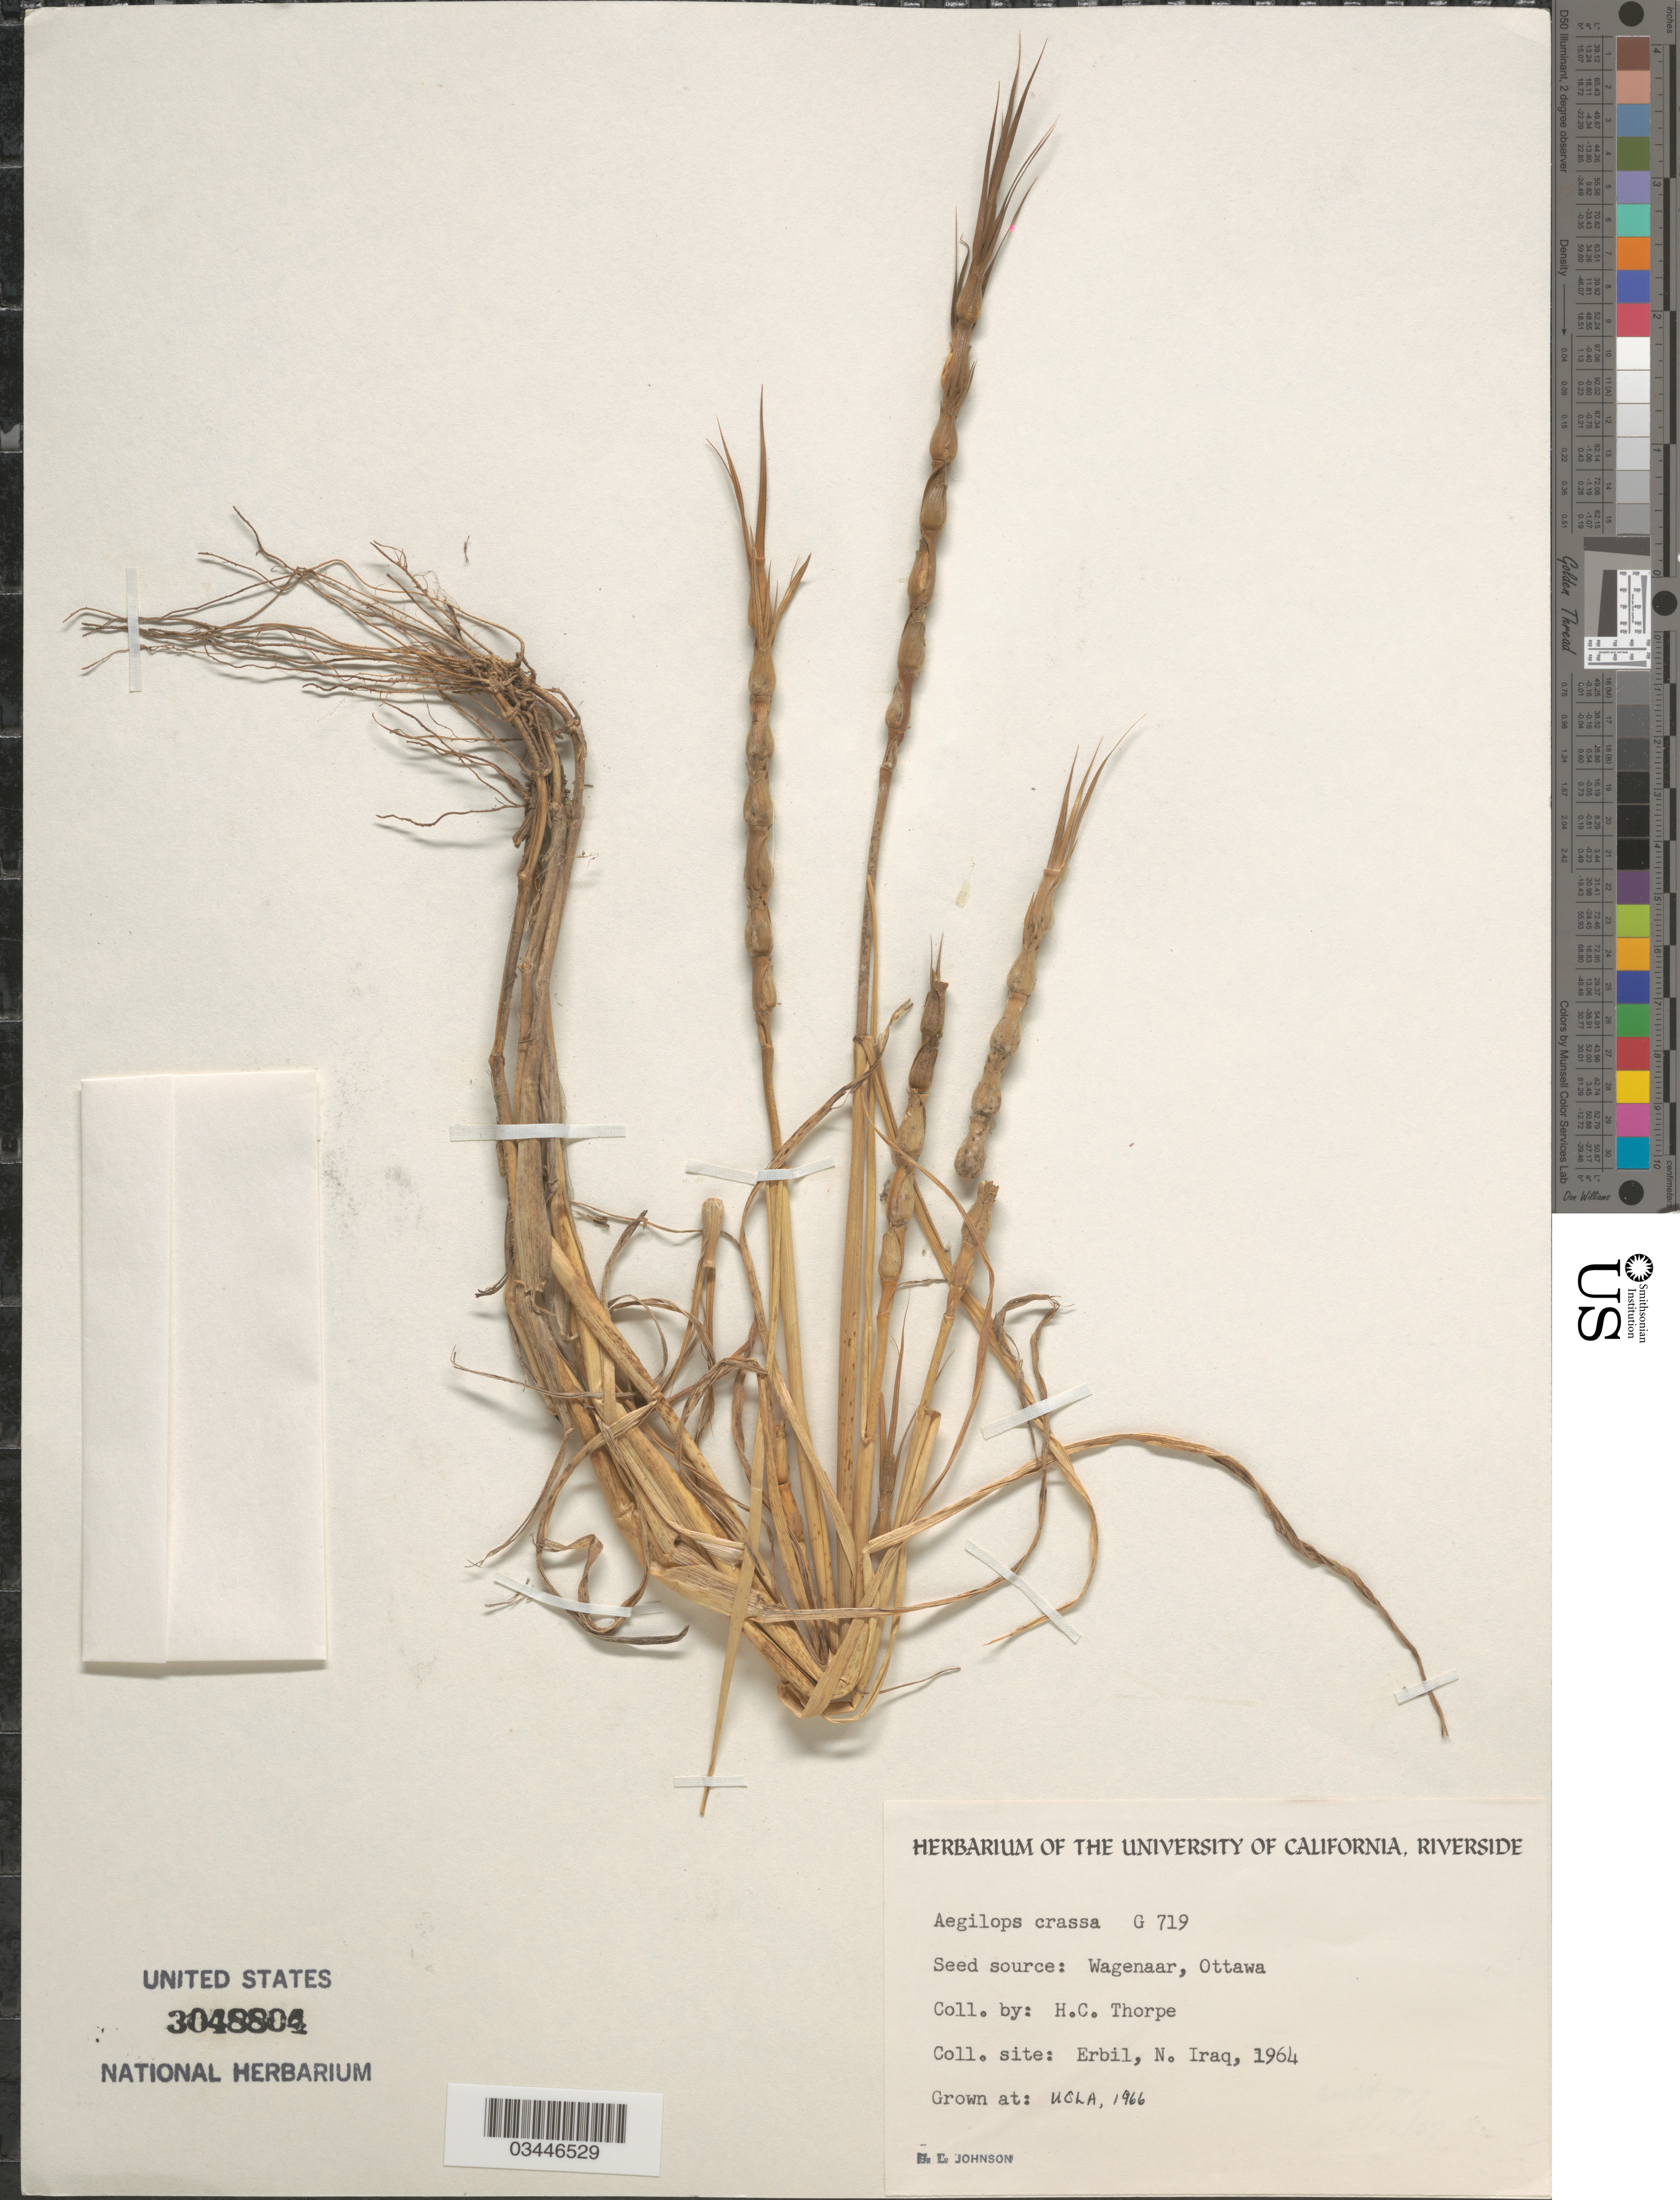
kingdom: Plantae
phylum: Tracheophyta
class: Liliopsida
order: Poales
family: Poaceae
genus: Aegilops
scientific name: Aegilops crassa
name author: Boiss.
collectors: B. Johnson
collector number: G719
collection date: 1966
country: United States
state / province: California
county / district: Los Angeles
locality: UCLA.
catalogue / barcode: US 3048804